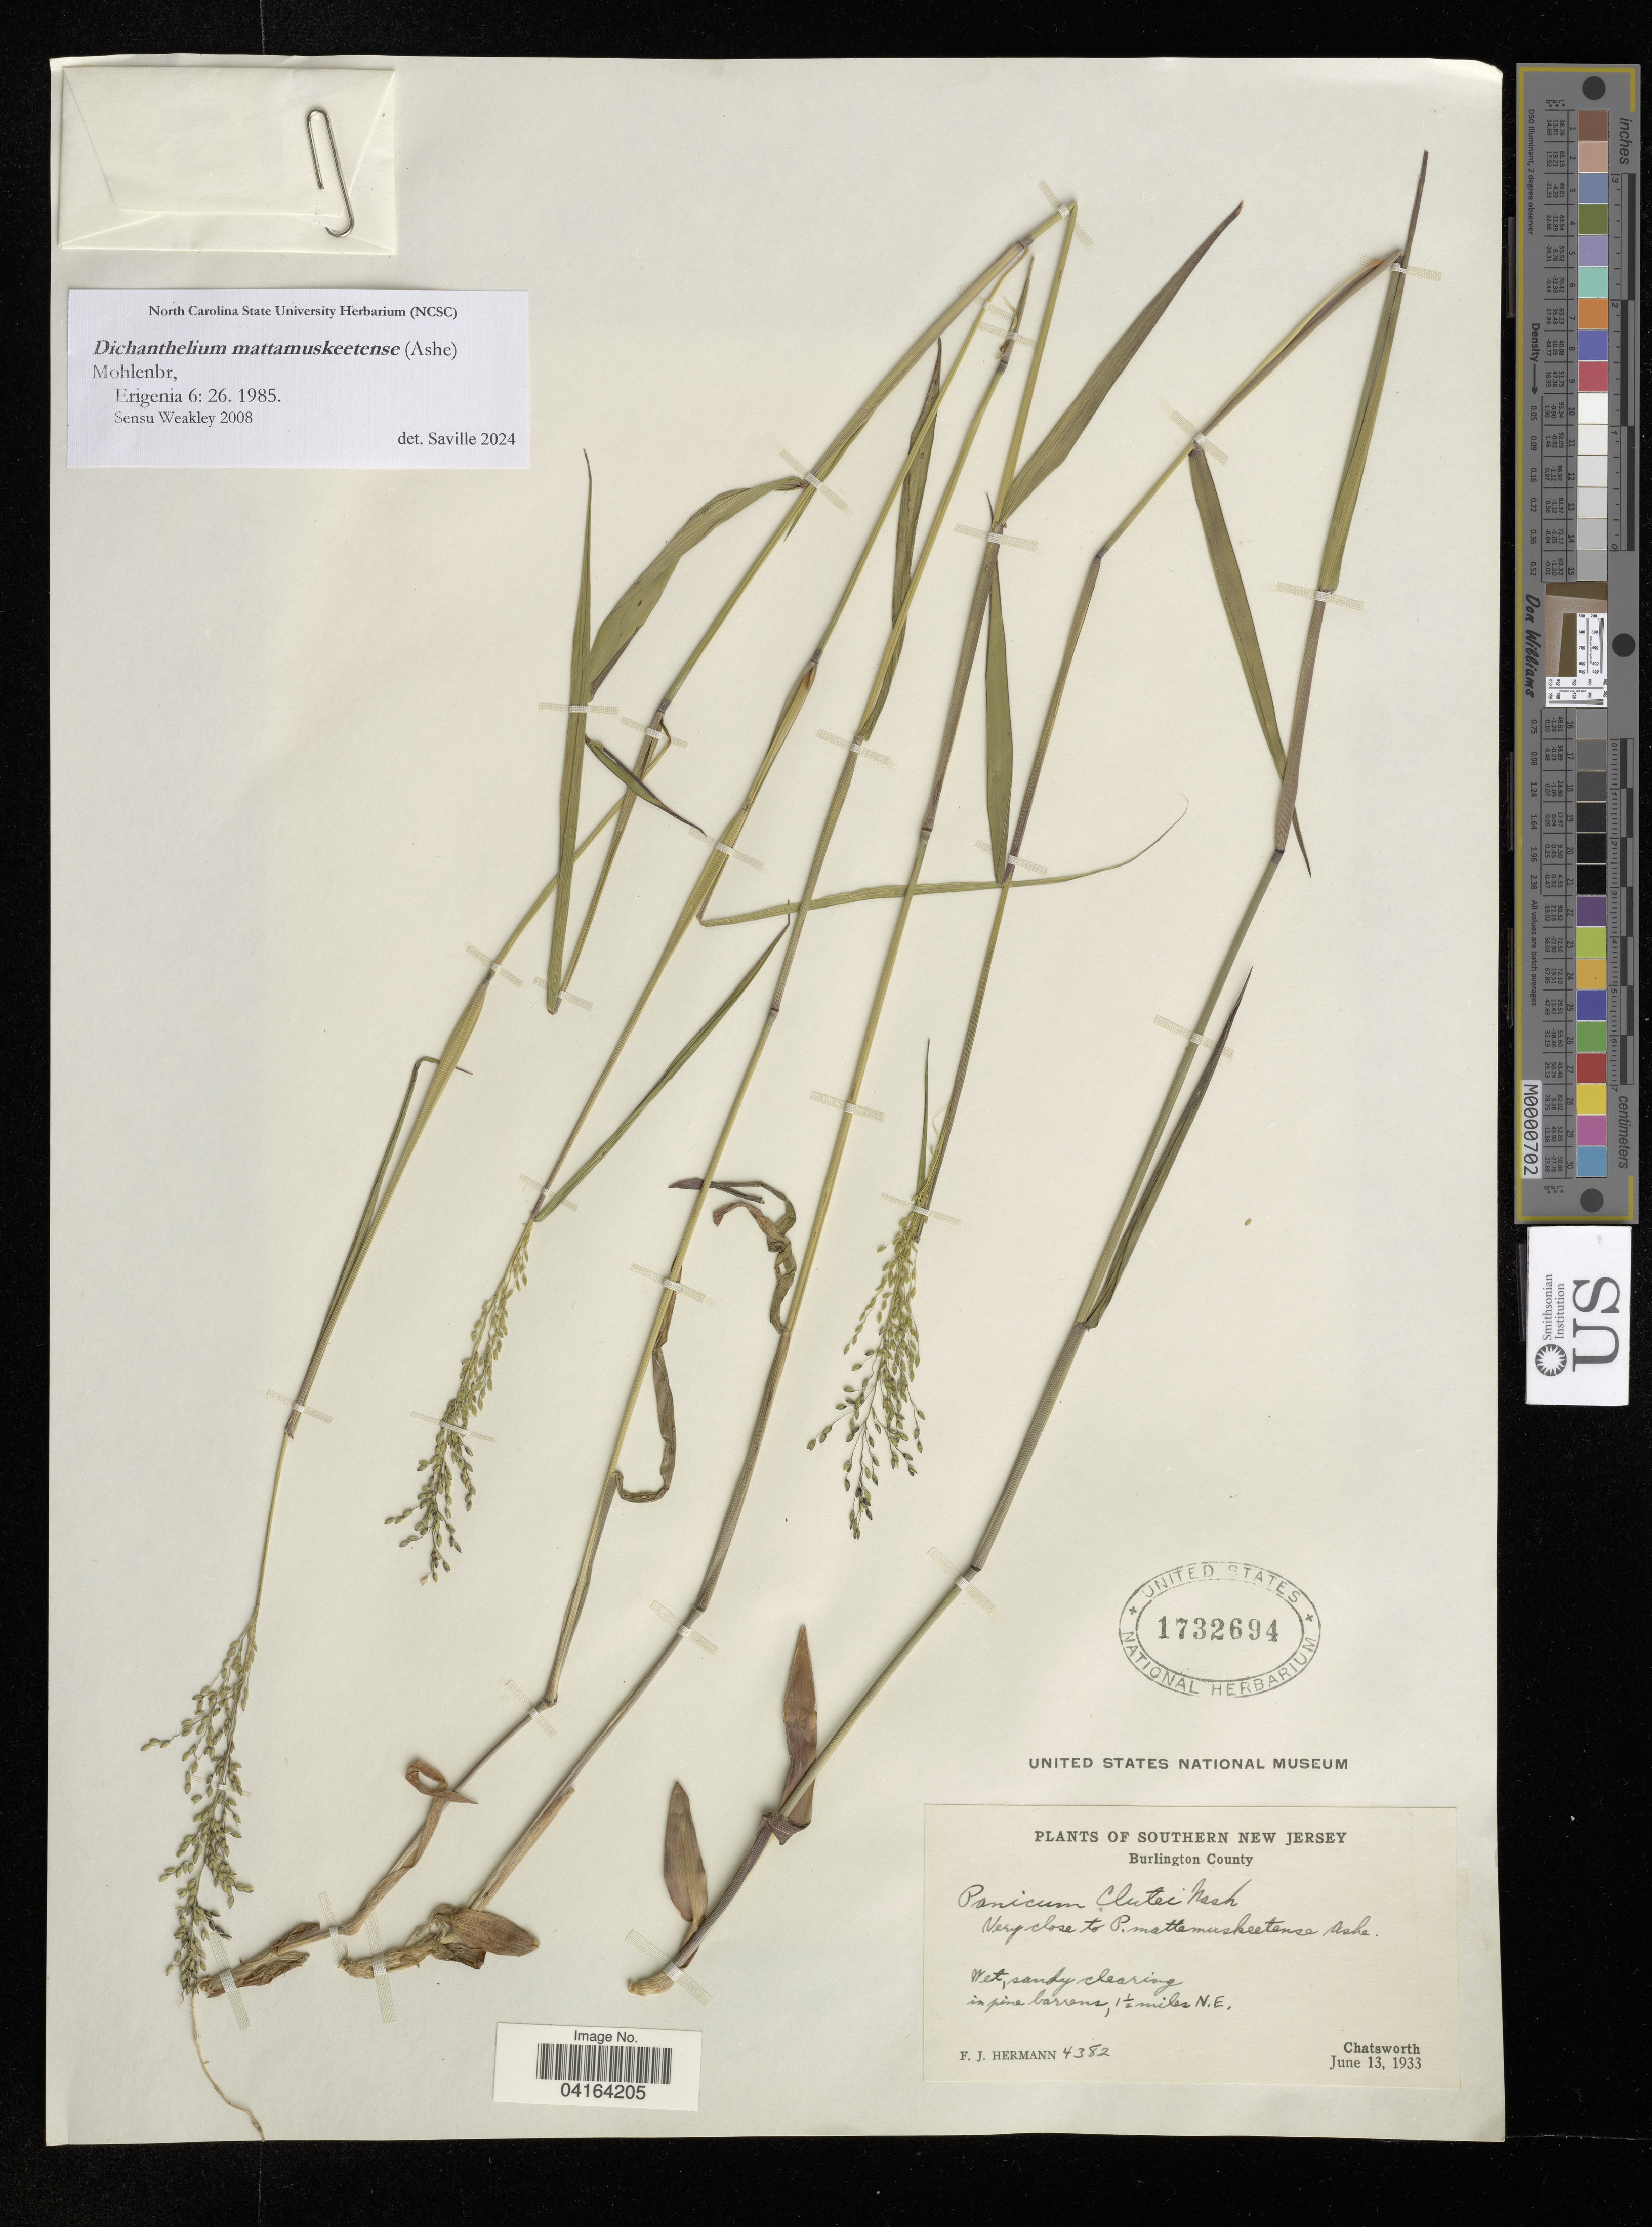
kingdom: Plantae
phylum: Tracheophyta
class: Liliopsida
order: Poales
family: Poaceae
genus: Dichanthelium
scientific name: Dichanthelium mattamuskeetense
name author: (Ashe) Mohlenbr.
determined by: Saville, A. C., (NCSC), North Carolina State University (UNITED STATES)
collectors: F. J. Hermann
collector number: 4382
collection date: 1933-06-13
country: United States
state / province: New Jersey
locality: Burlington County. Wet, sandy clearing in pine barrens, 1 1/2 miles N.E.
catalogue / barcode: US 1732694